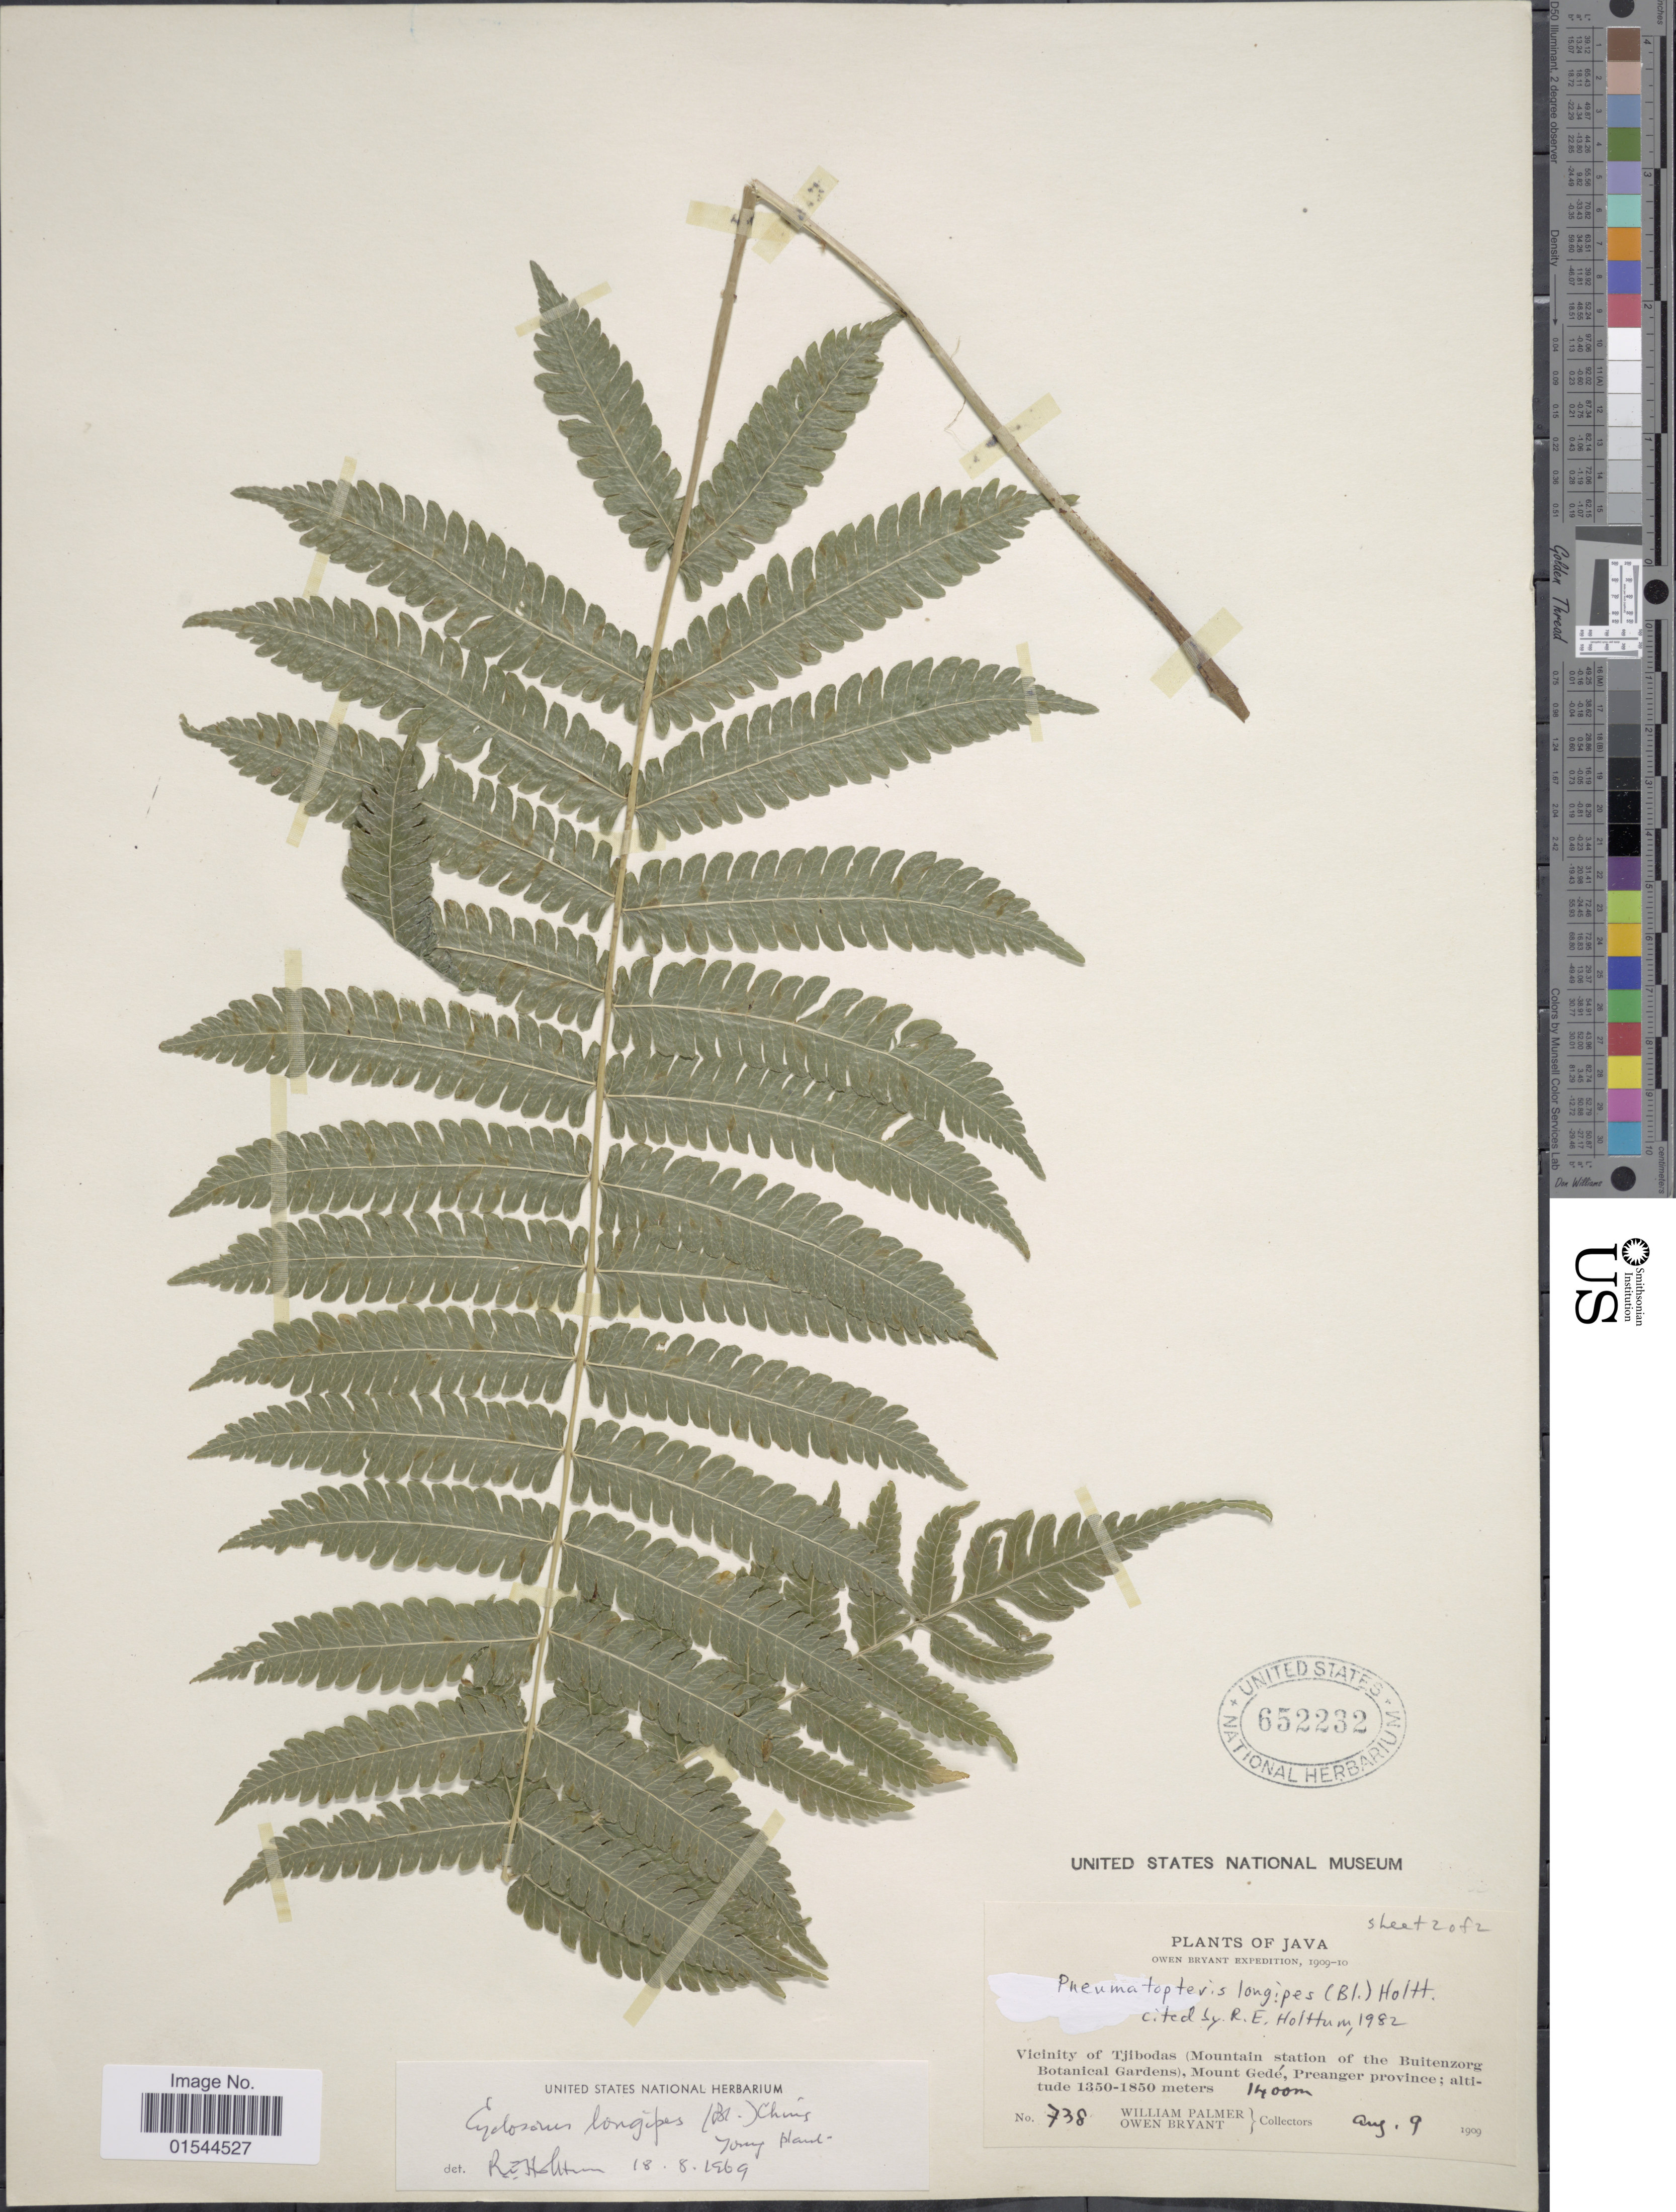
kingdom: Plantae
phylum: Tracheophyta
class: Polypodiopsida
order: Polypodiales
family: Thelypteridaceae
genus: Pneumatopteris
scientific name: Pneumatopteris longipes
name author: (Blume) Holttum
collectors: W. Palmer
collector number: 738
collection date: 1909-08-09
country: Indonesia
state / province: Java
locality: Vicinity of Tjibodas (Mountain station of the Buitenzorg Botanical Gardens), Mount Gede, preanger Province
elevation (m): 1400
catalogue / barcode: US 652232